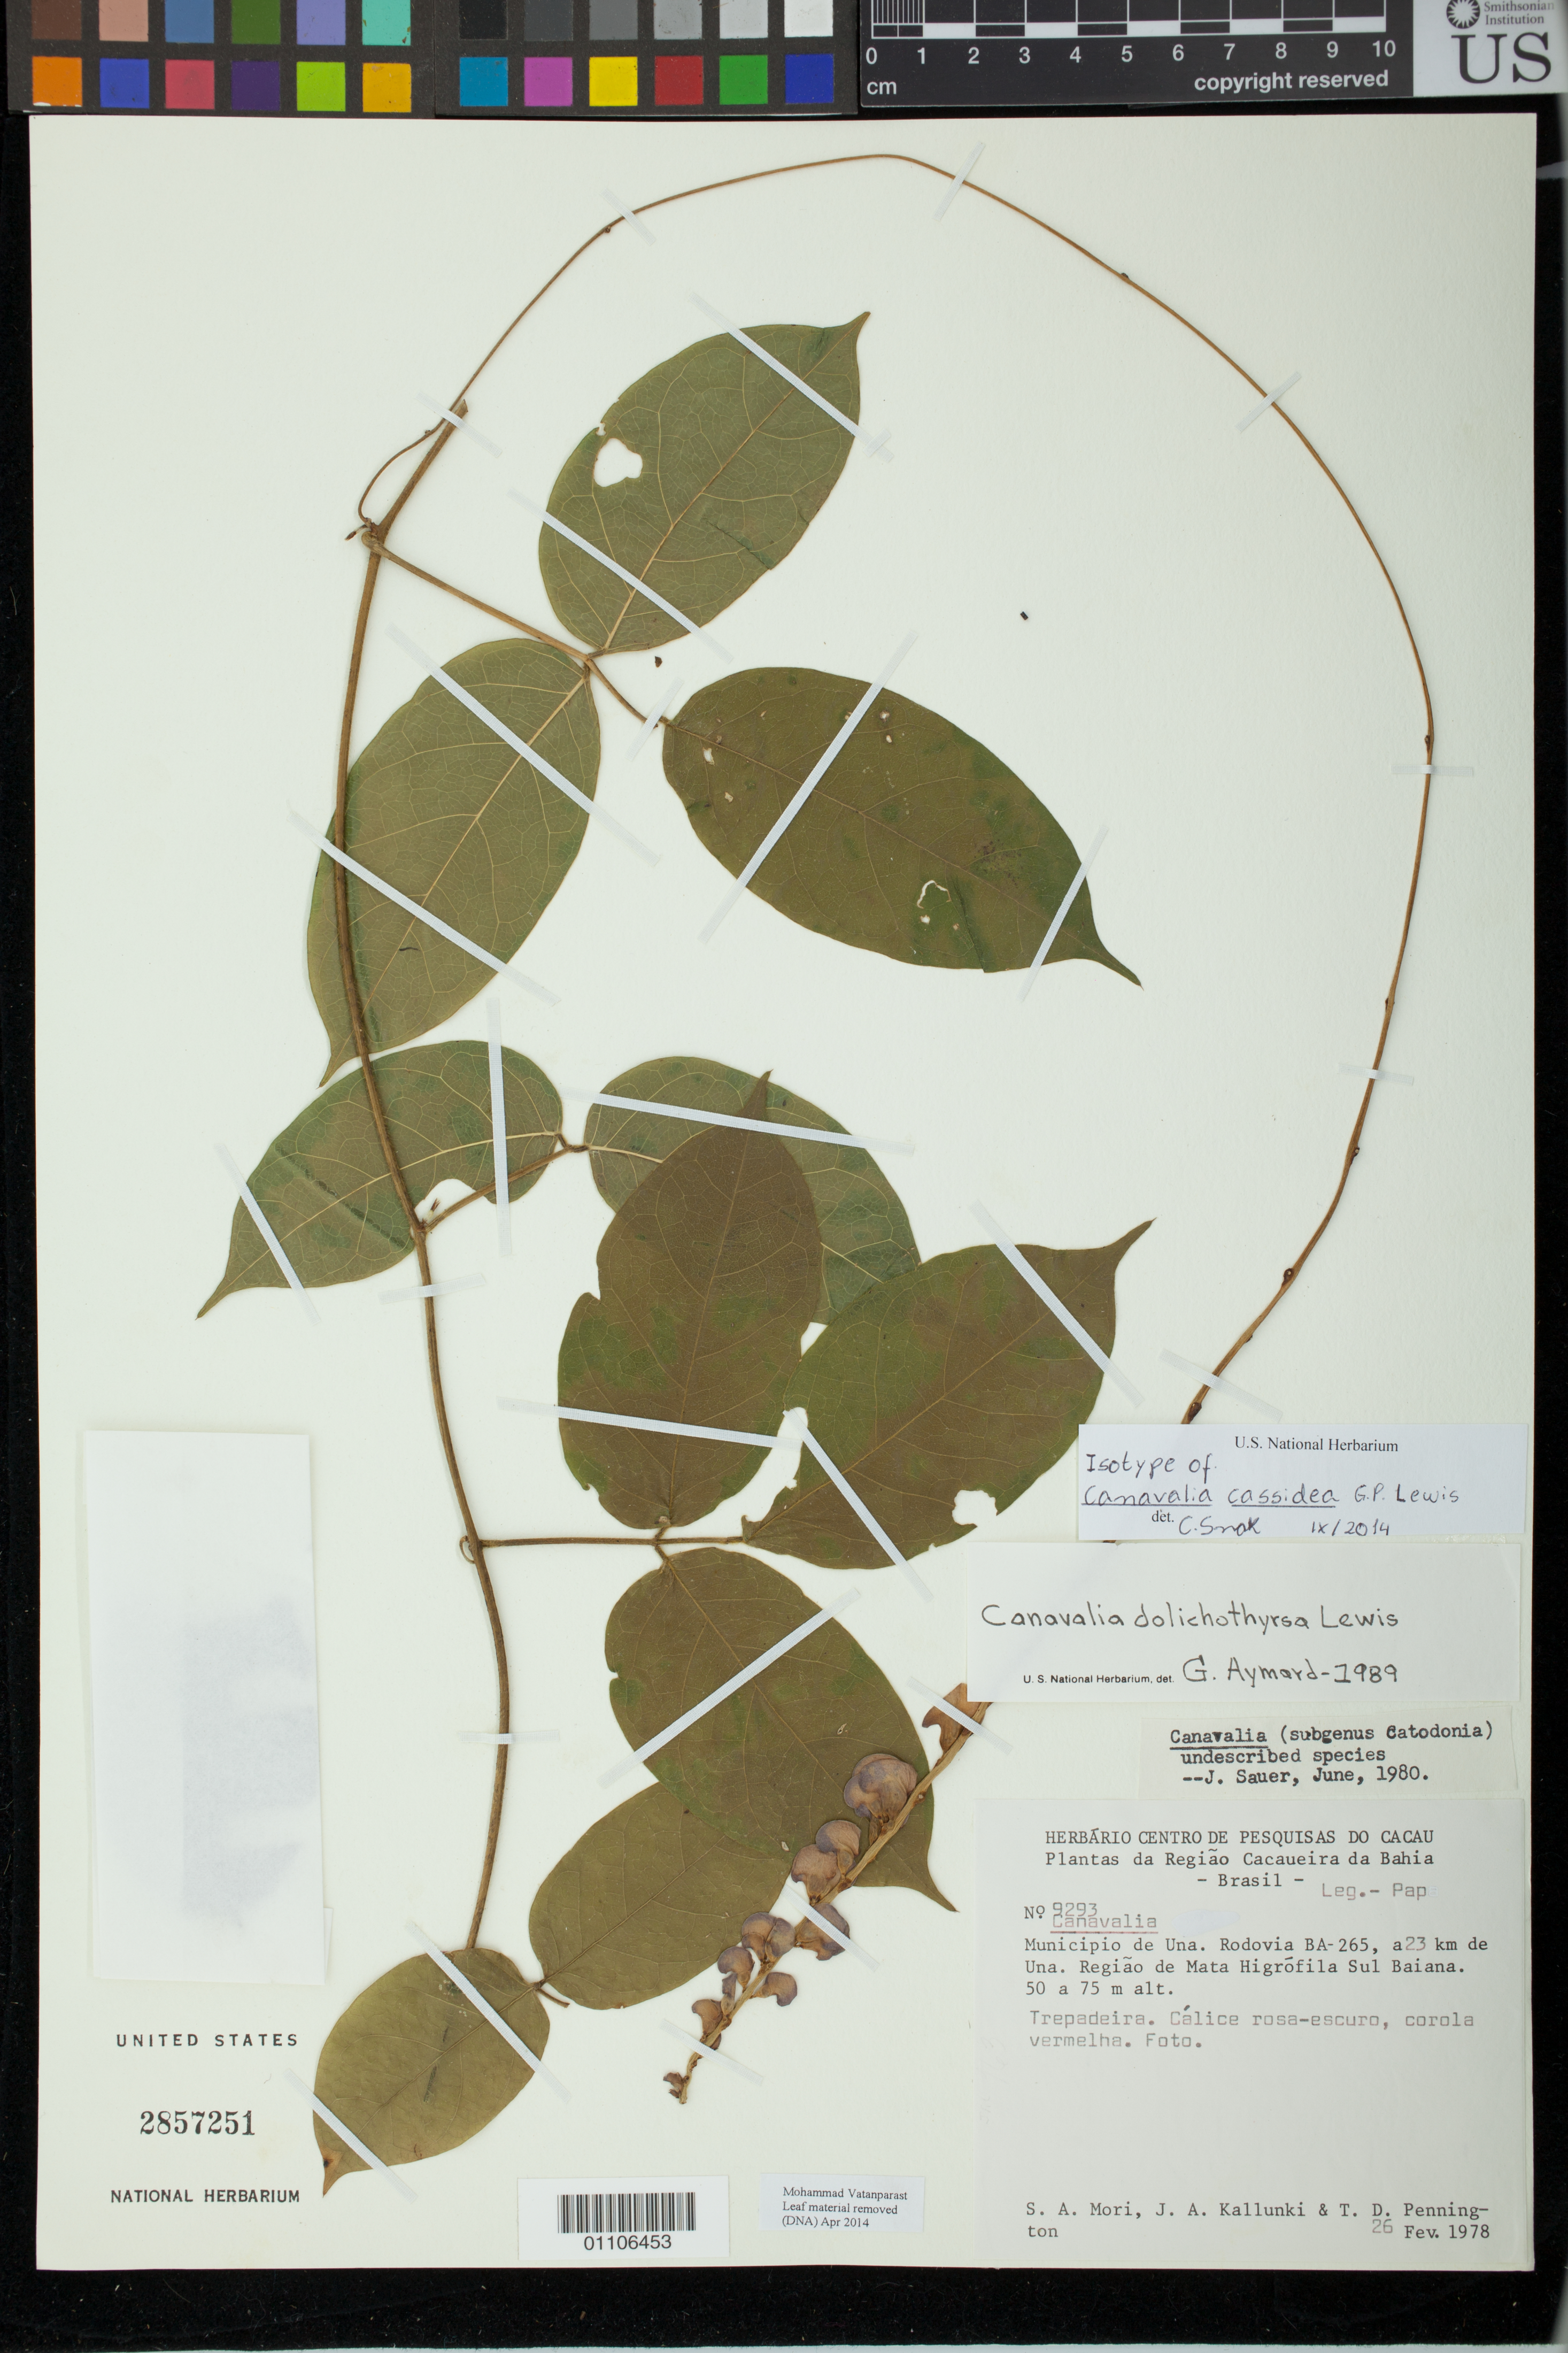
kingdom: Plantae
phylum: Tracheophyta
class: Magnoliopsida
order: Fabales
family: Fabaceae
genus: Canavalia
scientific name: Canavalia cassidea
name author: G.P. Lewis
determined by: Snak, C.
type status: Isotype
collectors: S. Mori, J. Kallunki & T. D. Pennington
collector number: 9293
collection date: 1978-02-26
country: Brazil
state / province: Bahia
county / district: Una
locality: Regiao Cacaueira da Bahia, municipio de Una. Rodovia BA-265, a 23 km de Una. Regiao de Mata Higrófila Sul Baiana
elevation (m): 50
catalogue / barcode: US 2857251